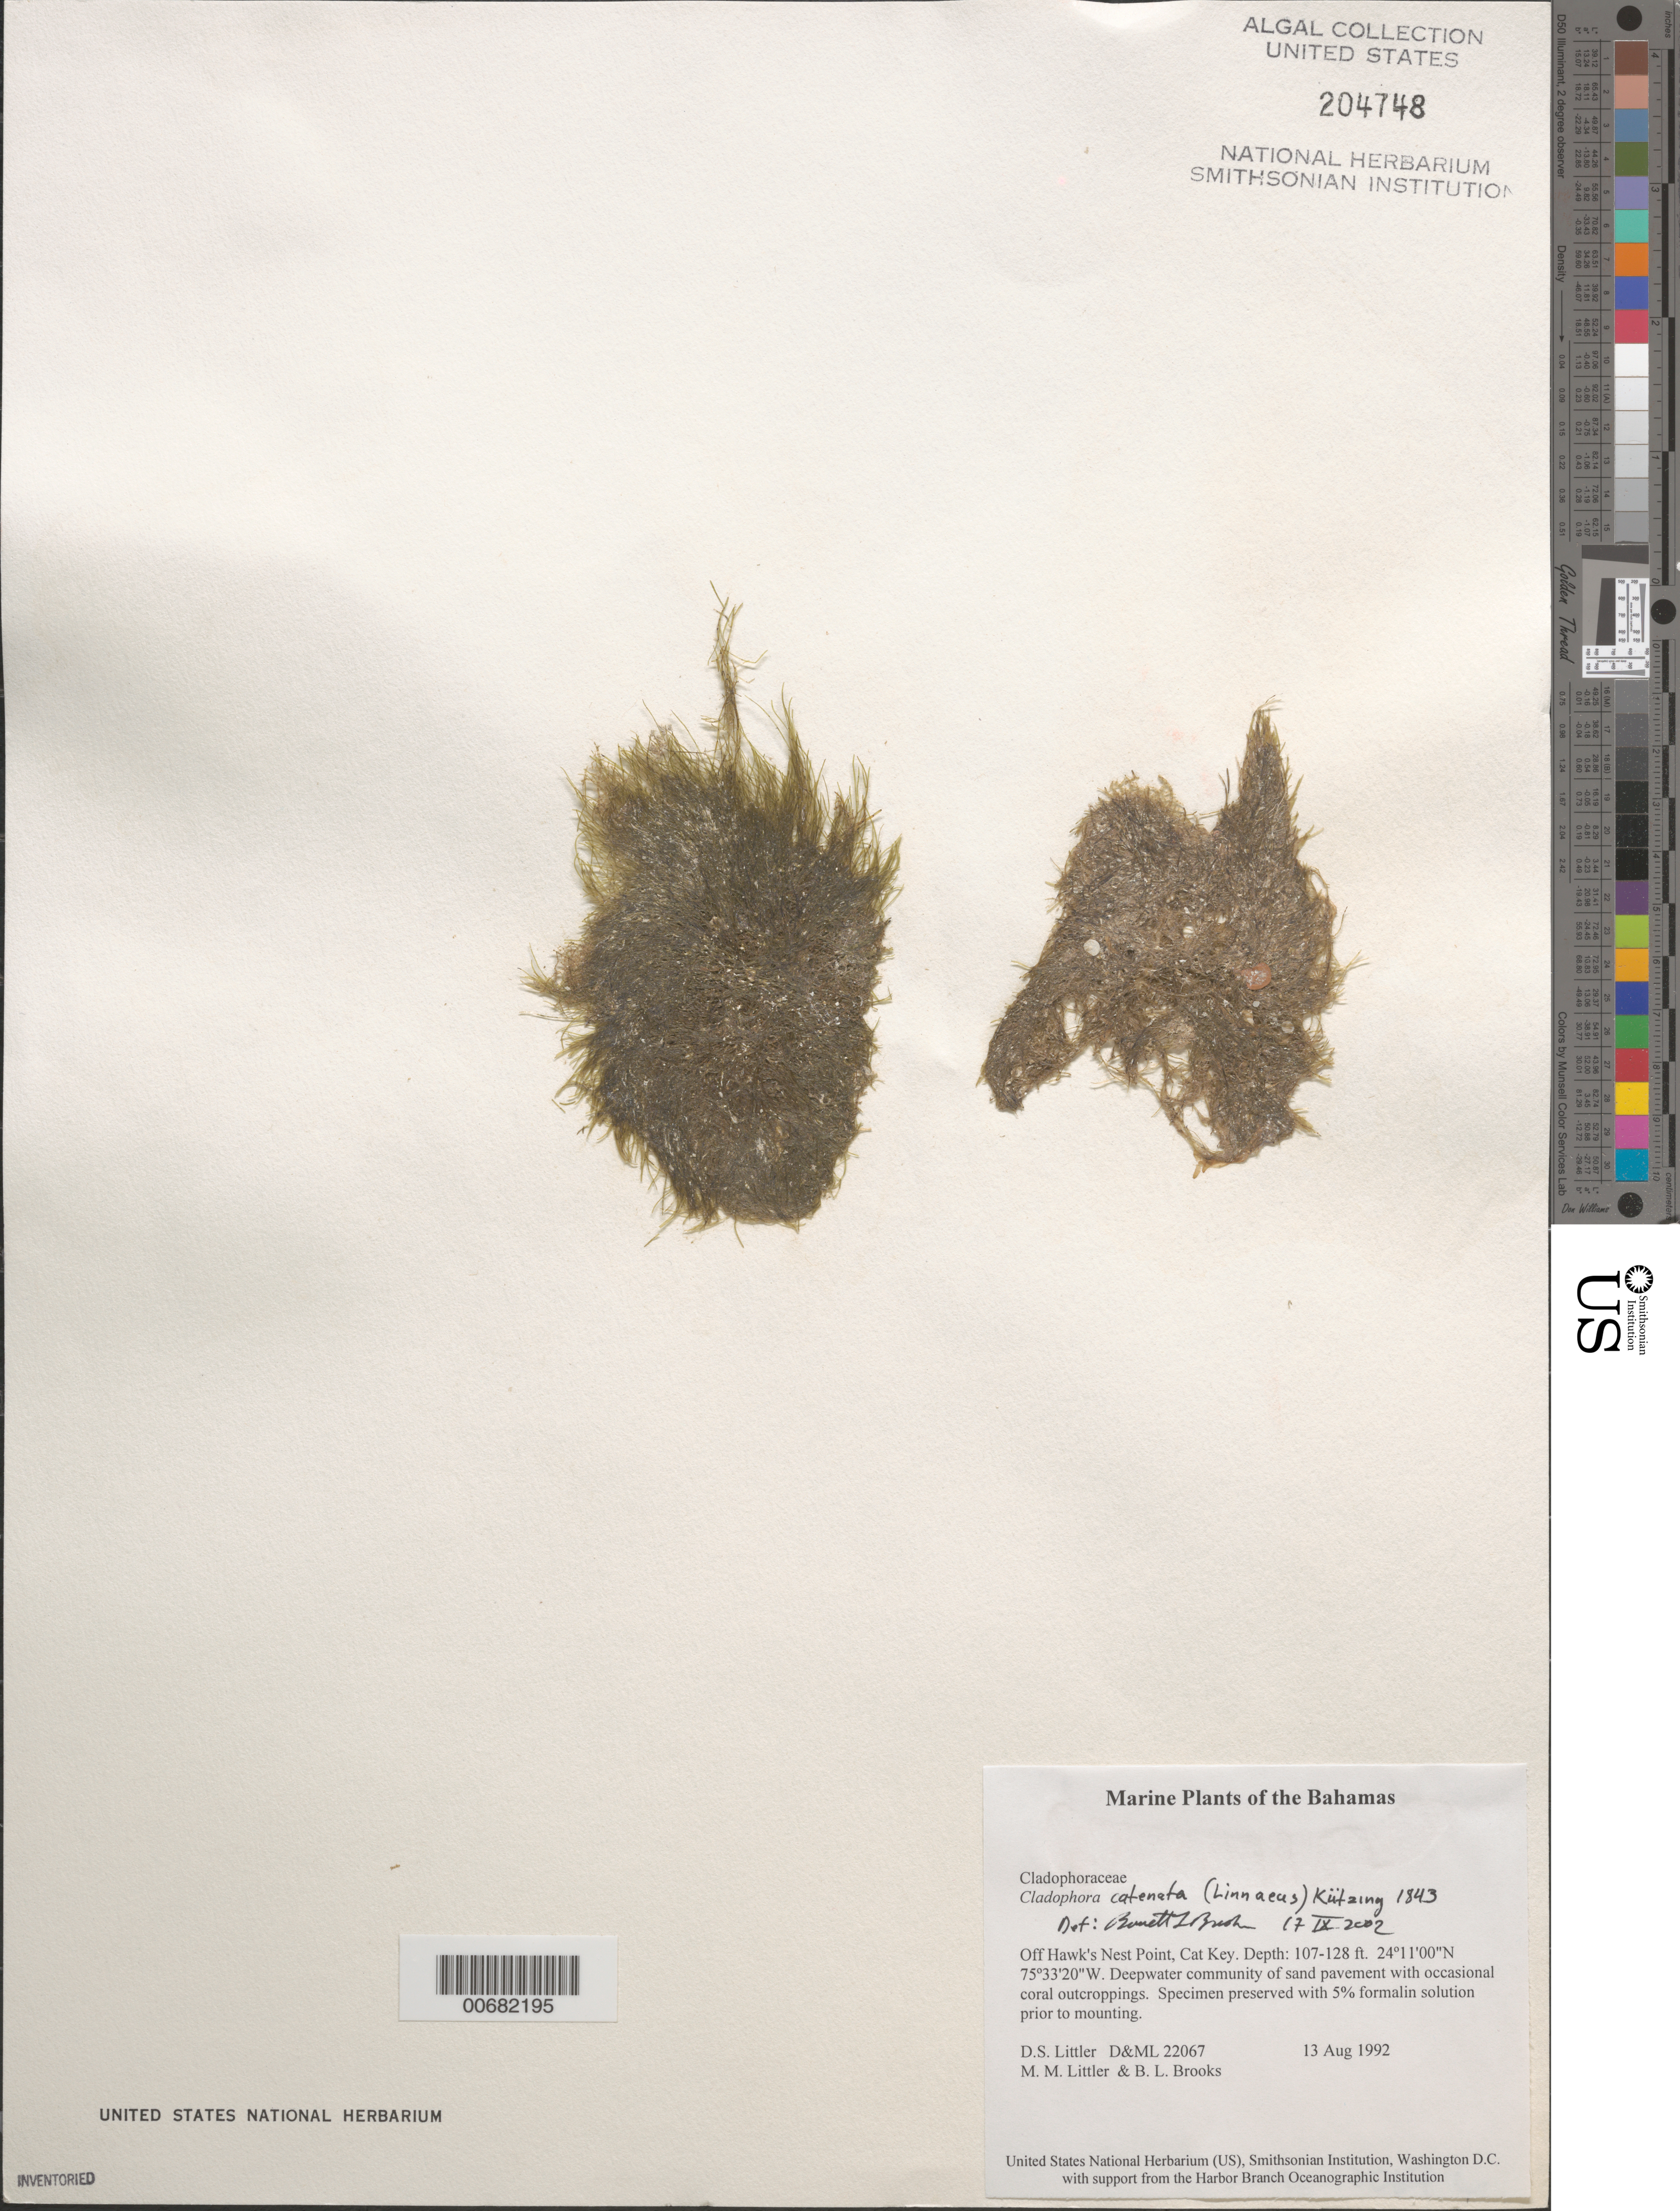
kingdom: Plantae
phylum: Chlorophyta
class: Ulvophyceae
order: Cladophorales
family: Cladophoraceae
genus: Cladophora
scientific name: Cladophora catenata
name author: (L.) Kütz.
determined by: Brooks, B. L., (BOT), Smithsonian Institution - National Museum of Natural History (UNITED STATES)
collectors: D. S. Littler, M. M. Littler & B. Brooks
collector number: D&ML 22067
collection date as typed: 13 Aug 1992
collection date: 1992-08-13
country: Bahamas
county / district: Cat Island District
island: Cat Island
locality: Off Hawk's Nest Point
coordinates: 24 11' 00" N, 75 33' 20" W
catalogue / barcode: US 204748